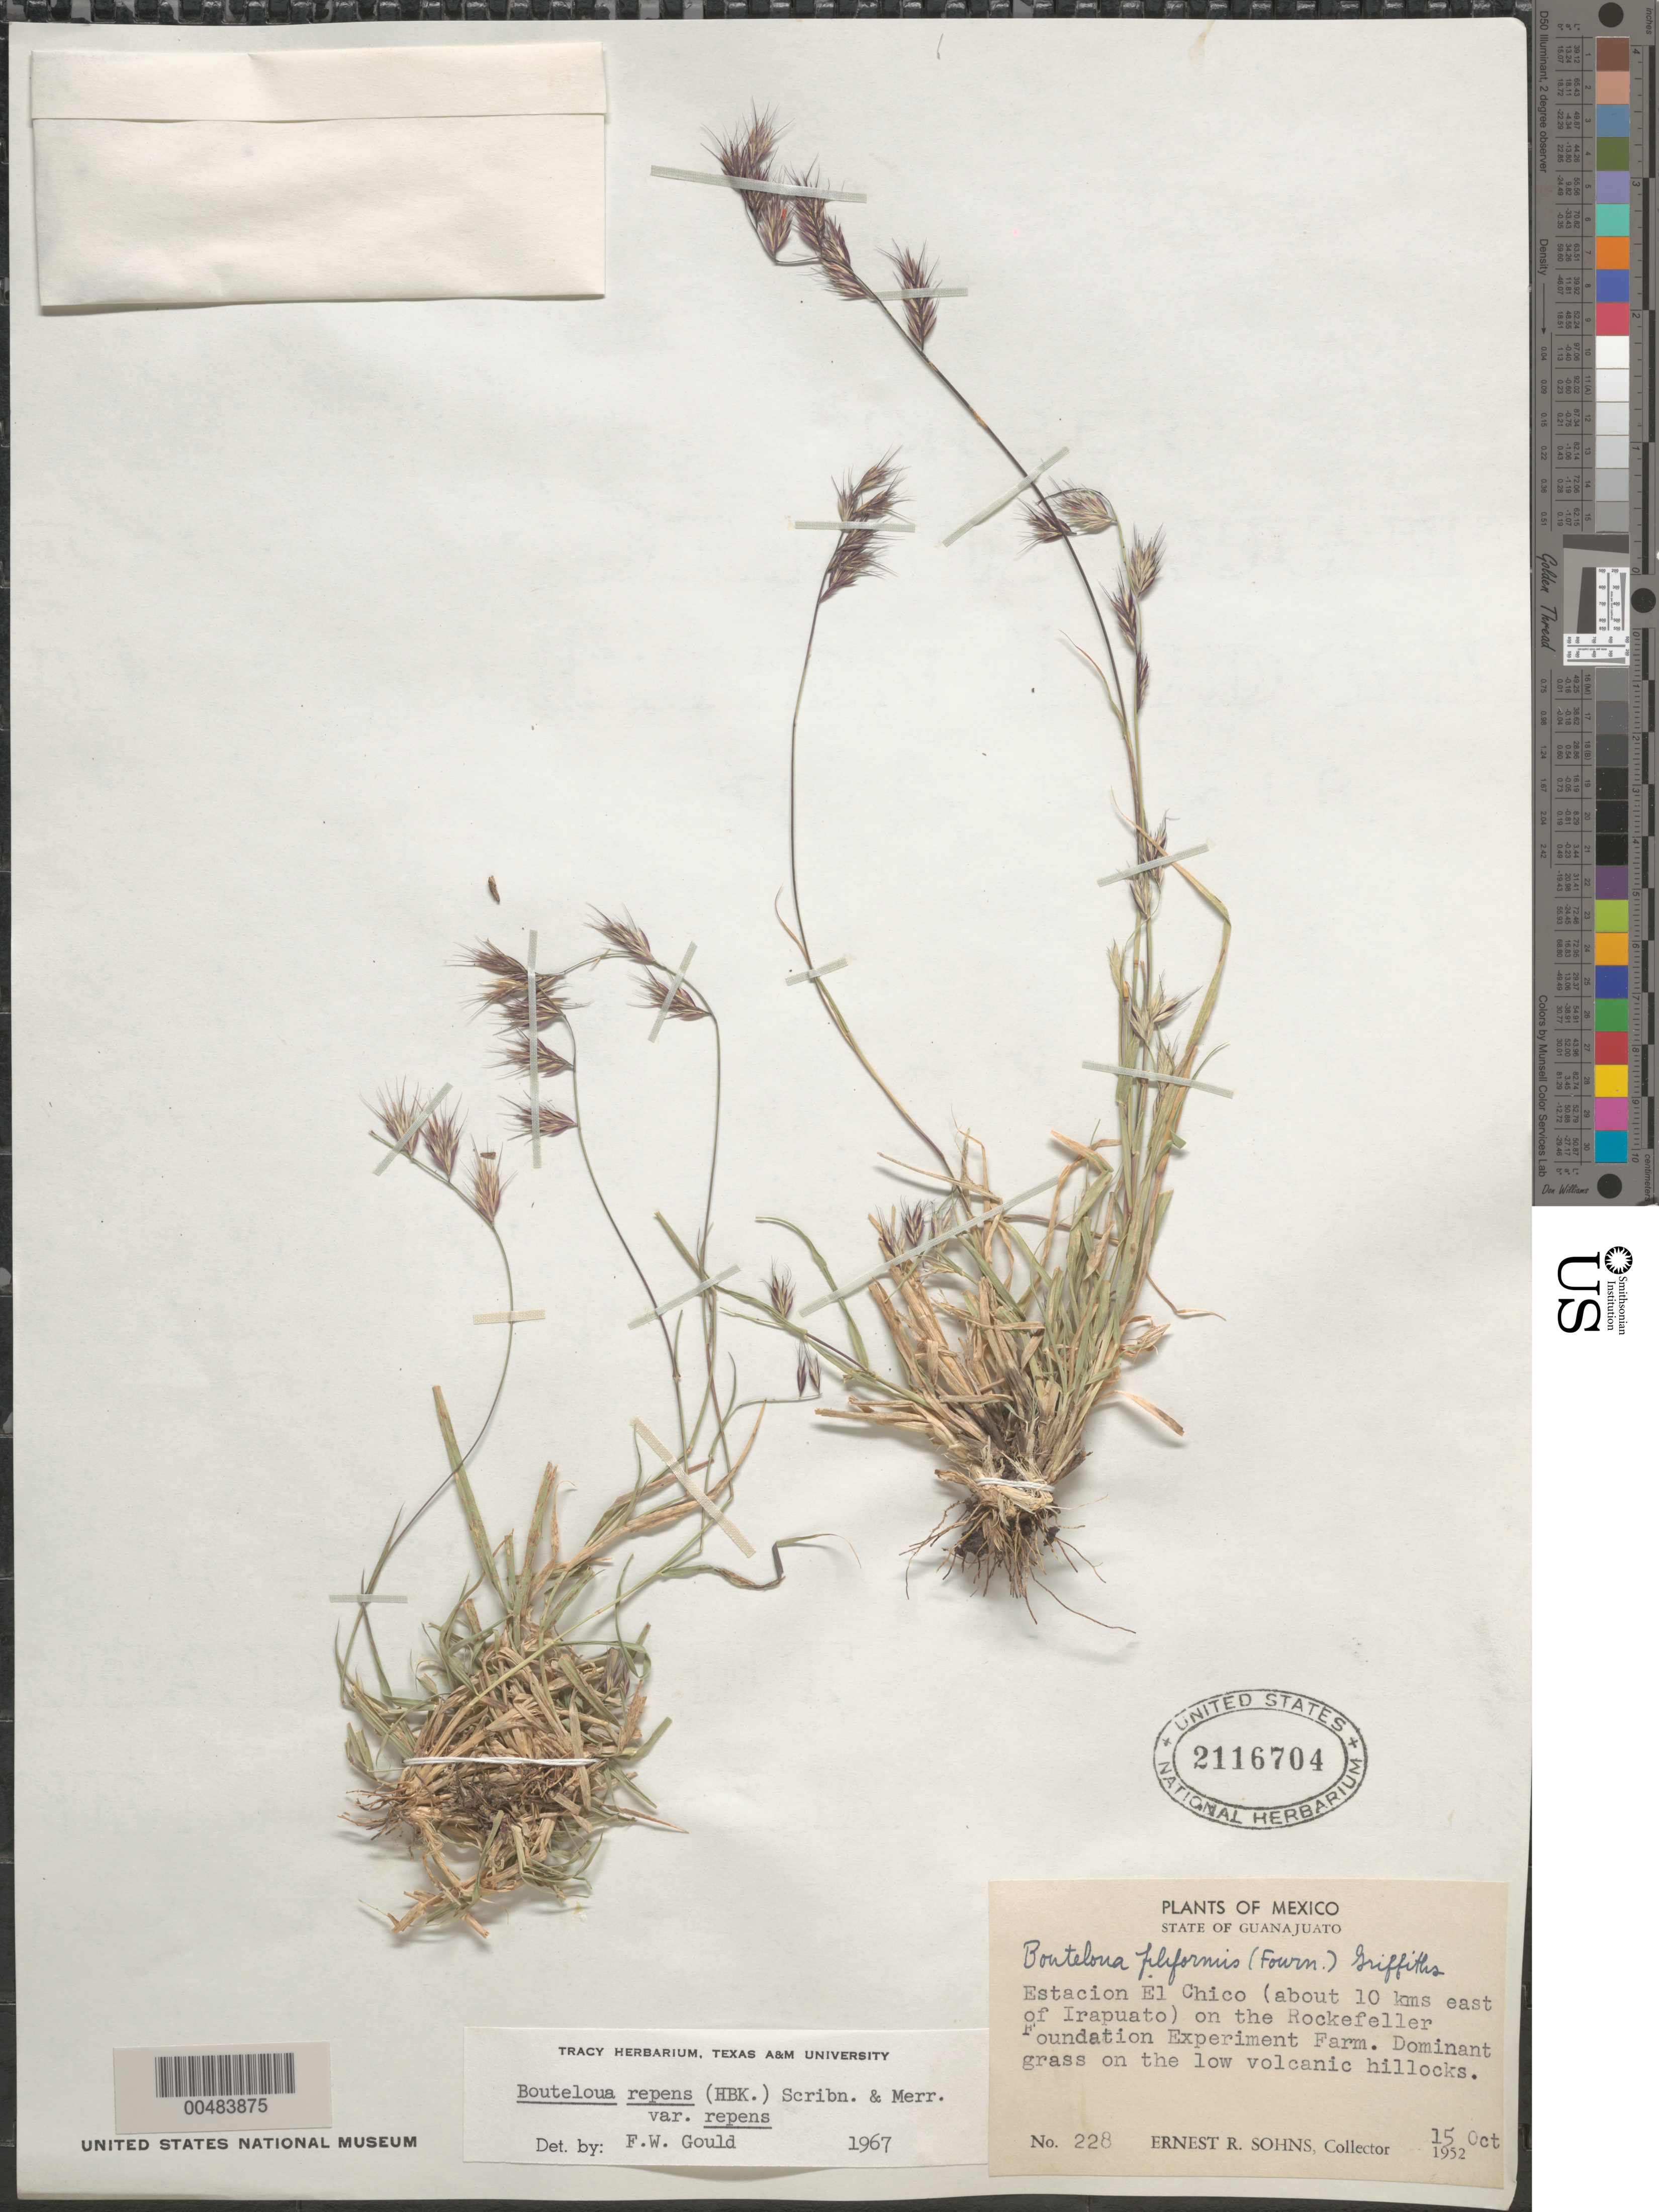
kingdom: Plantae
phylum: Tracheophyta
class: Liliopsida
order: Poales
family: Poaceae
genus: Bouteloua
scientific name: Bouteloua repens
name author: (Kunth) Scribn. & Merr.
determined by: Gould, F. W.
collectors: E. R. Sohns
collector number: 228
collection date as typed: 15 Oct 1952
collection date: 1952-10-15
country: Mexico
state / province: Guanajuato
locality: Estacion El Chico (about 10 km E of Irapuato) on the Rockefeller Foundation Experiment Farm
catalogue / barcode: US 2116704